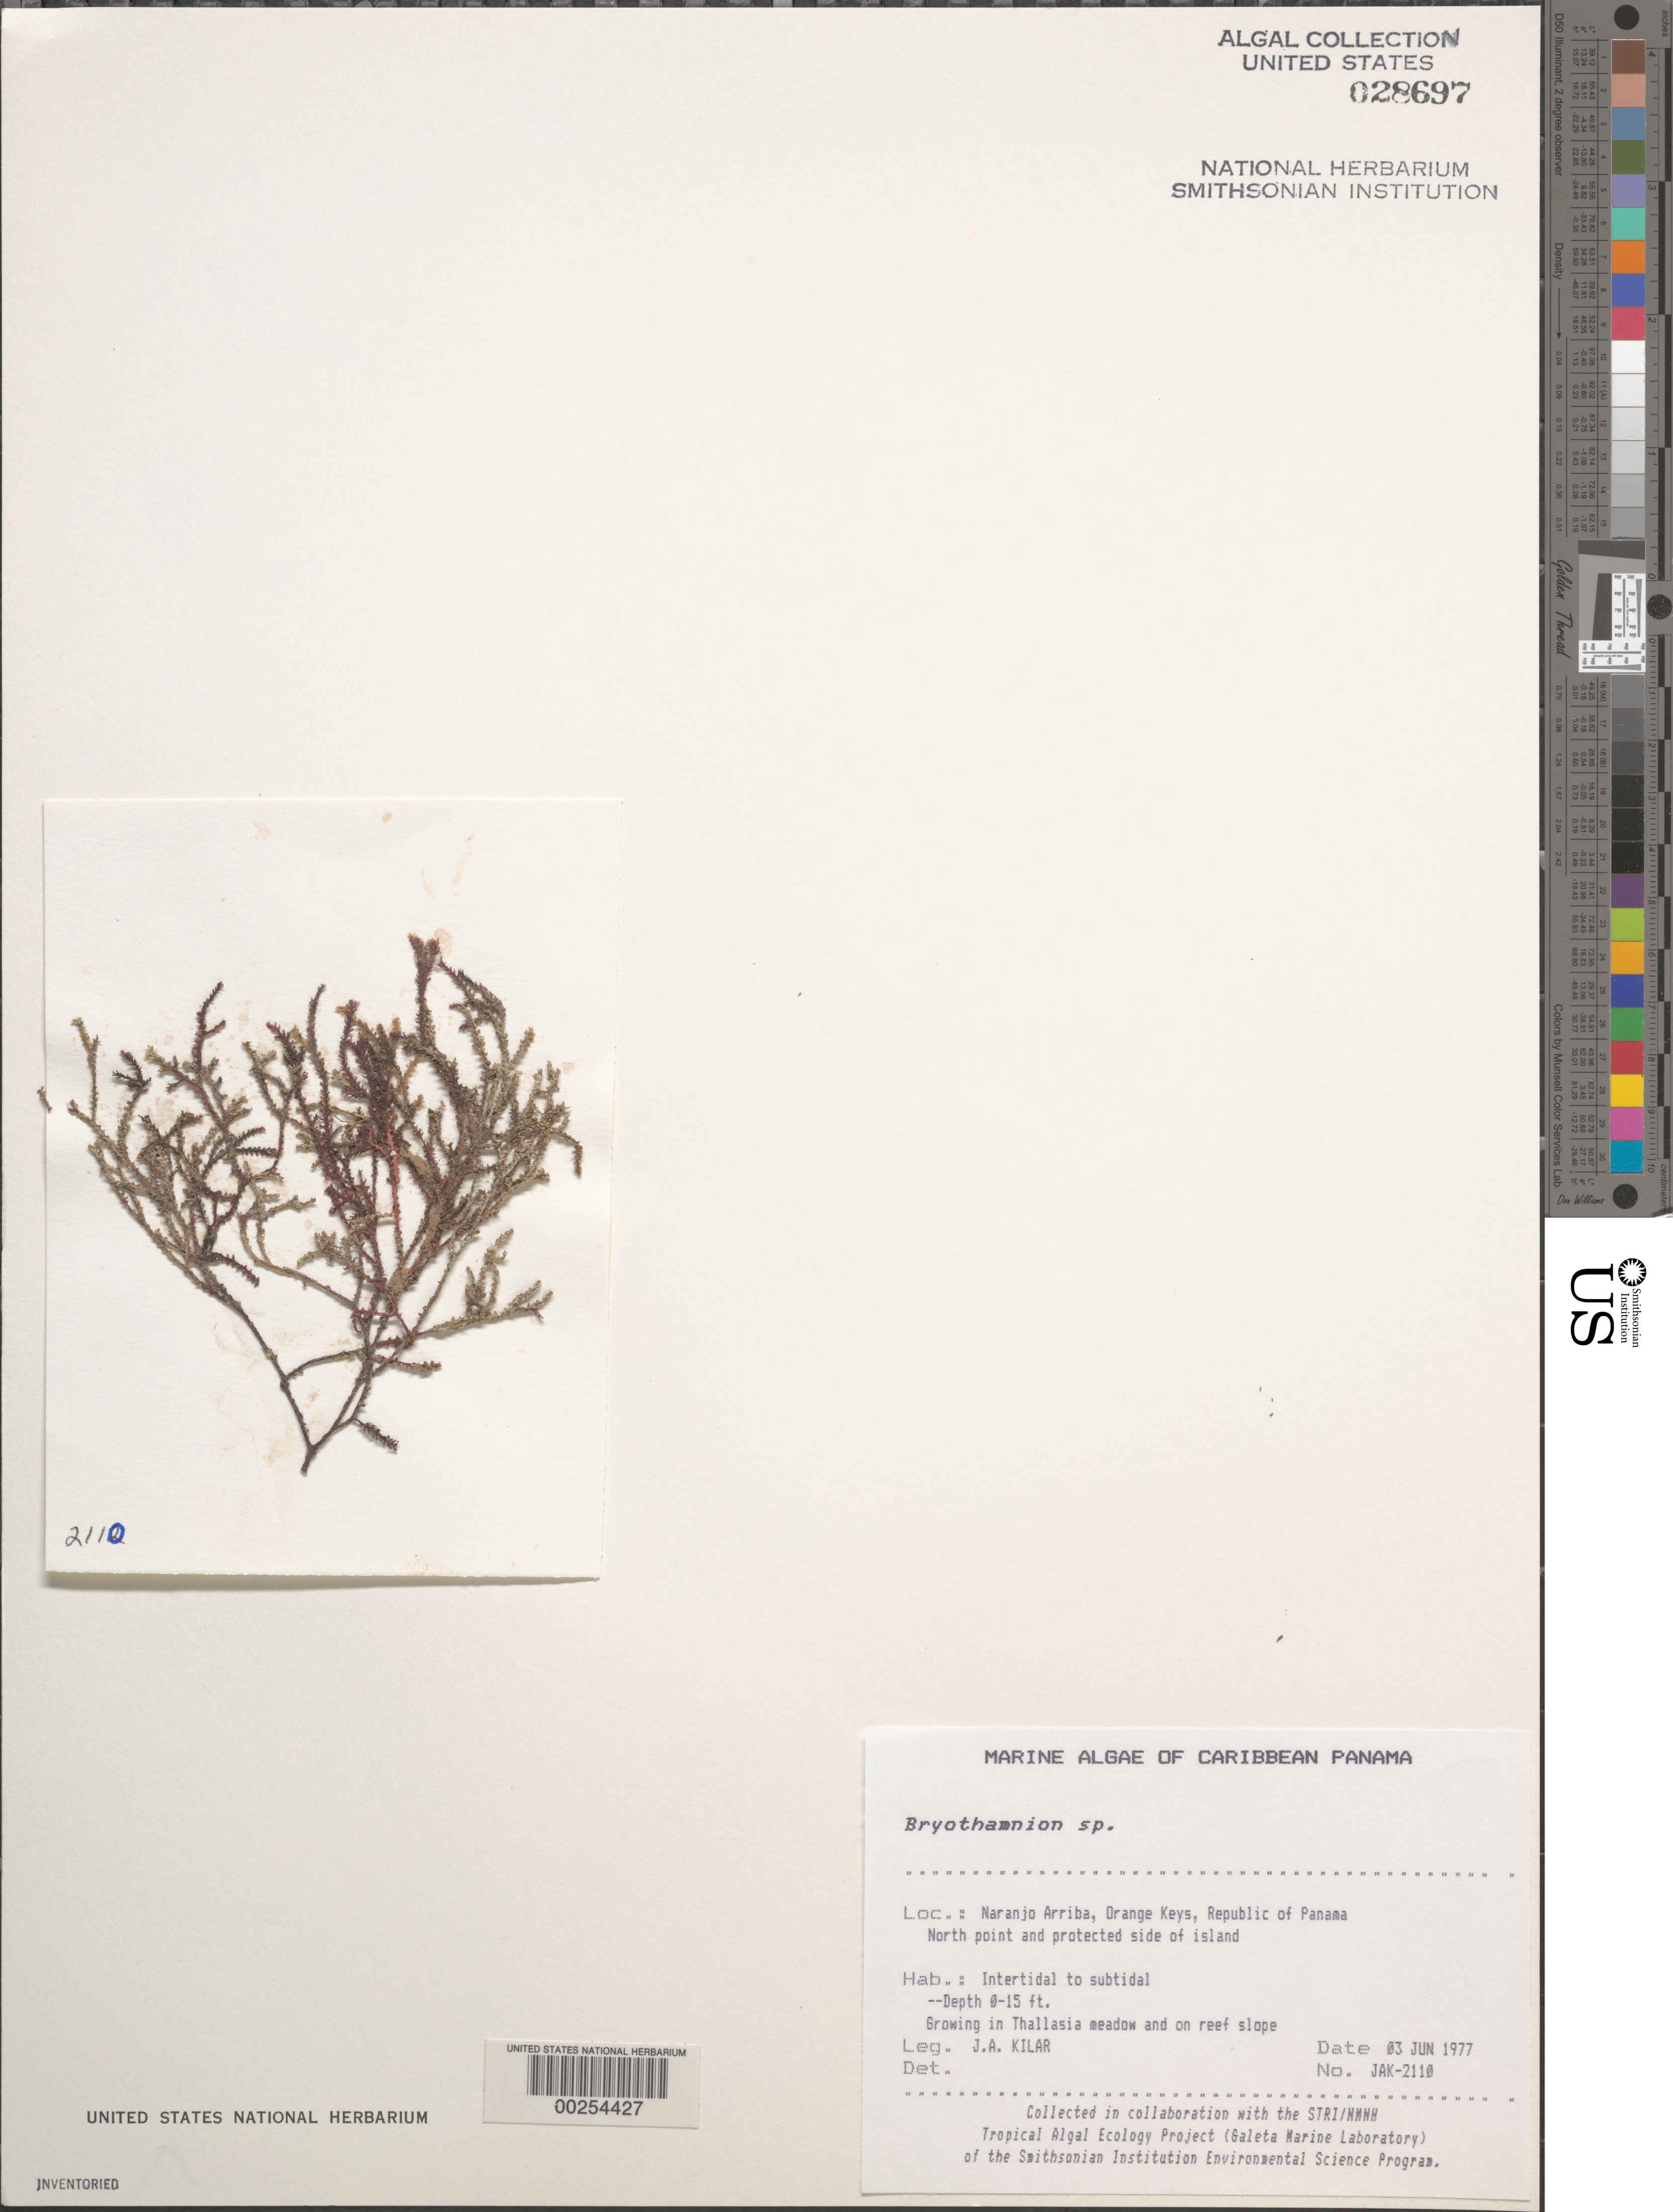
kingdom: Plantae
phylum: Rhodophyta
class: Florideophyceae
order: Ceramiales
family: Rhodomelaceae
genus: Bryothamnion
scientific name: Bryothamnion sp.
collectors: J. A. Kilar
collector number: JAK-2110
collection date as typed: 03 Jun 1979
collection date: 1979-06-03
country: Panama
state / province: Colón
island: Naranjo Arriba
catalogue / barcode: US 28697